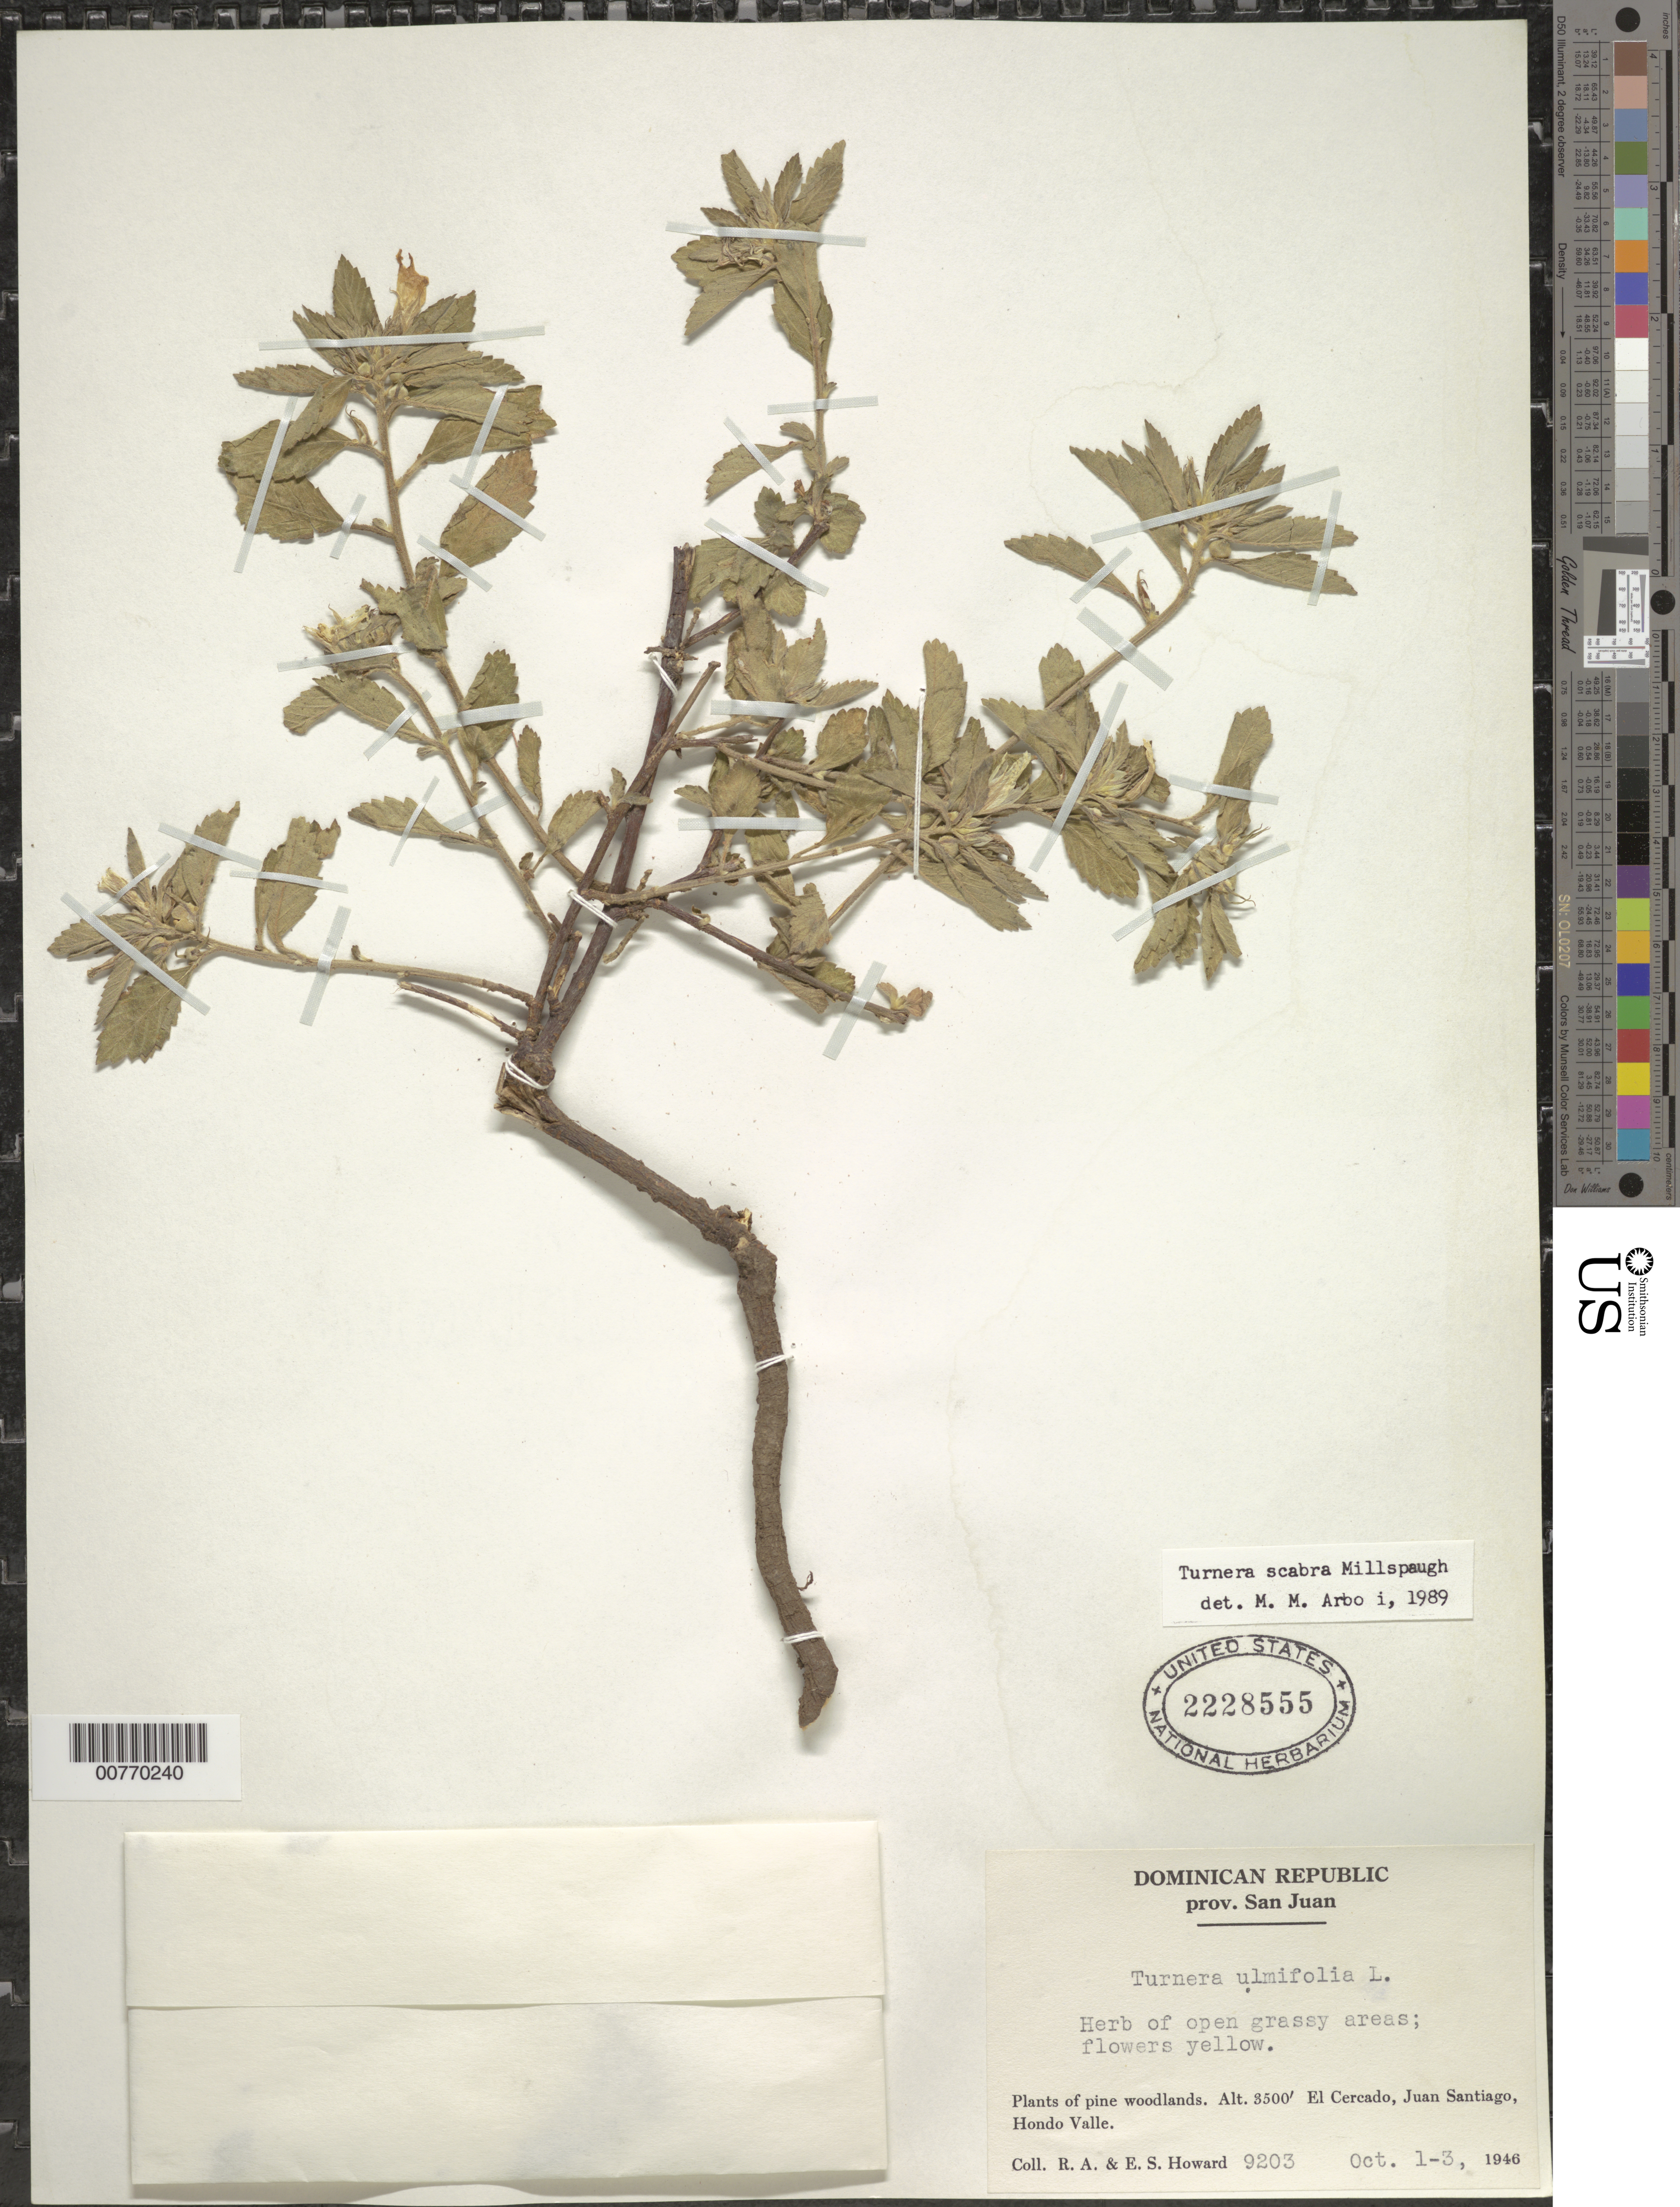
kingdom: Plantae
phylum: Tracheophyta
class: Magnoliopsida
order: Malpighiales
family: Turneraceae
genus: Turnera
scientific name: Turnera ulmifolia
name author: L.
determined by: Arbo, M. M.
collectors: R. A. Howard & E. S. Howard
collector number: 9203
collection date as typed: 01 Oct 1946 to 03 Oct 1946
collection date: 1946-10-01/1946-10-03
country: Dominican Republic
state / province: San Juan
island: Hispaniola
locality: El Cercado, Juan Santiago, Holdo Valle.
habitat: Open grassy area, pine woodlands.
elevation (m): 1067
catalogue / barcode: US 2228555